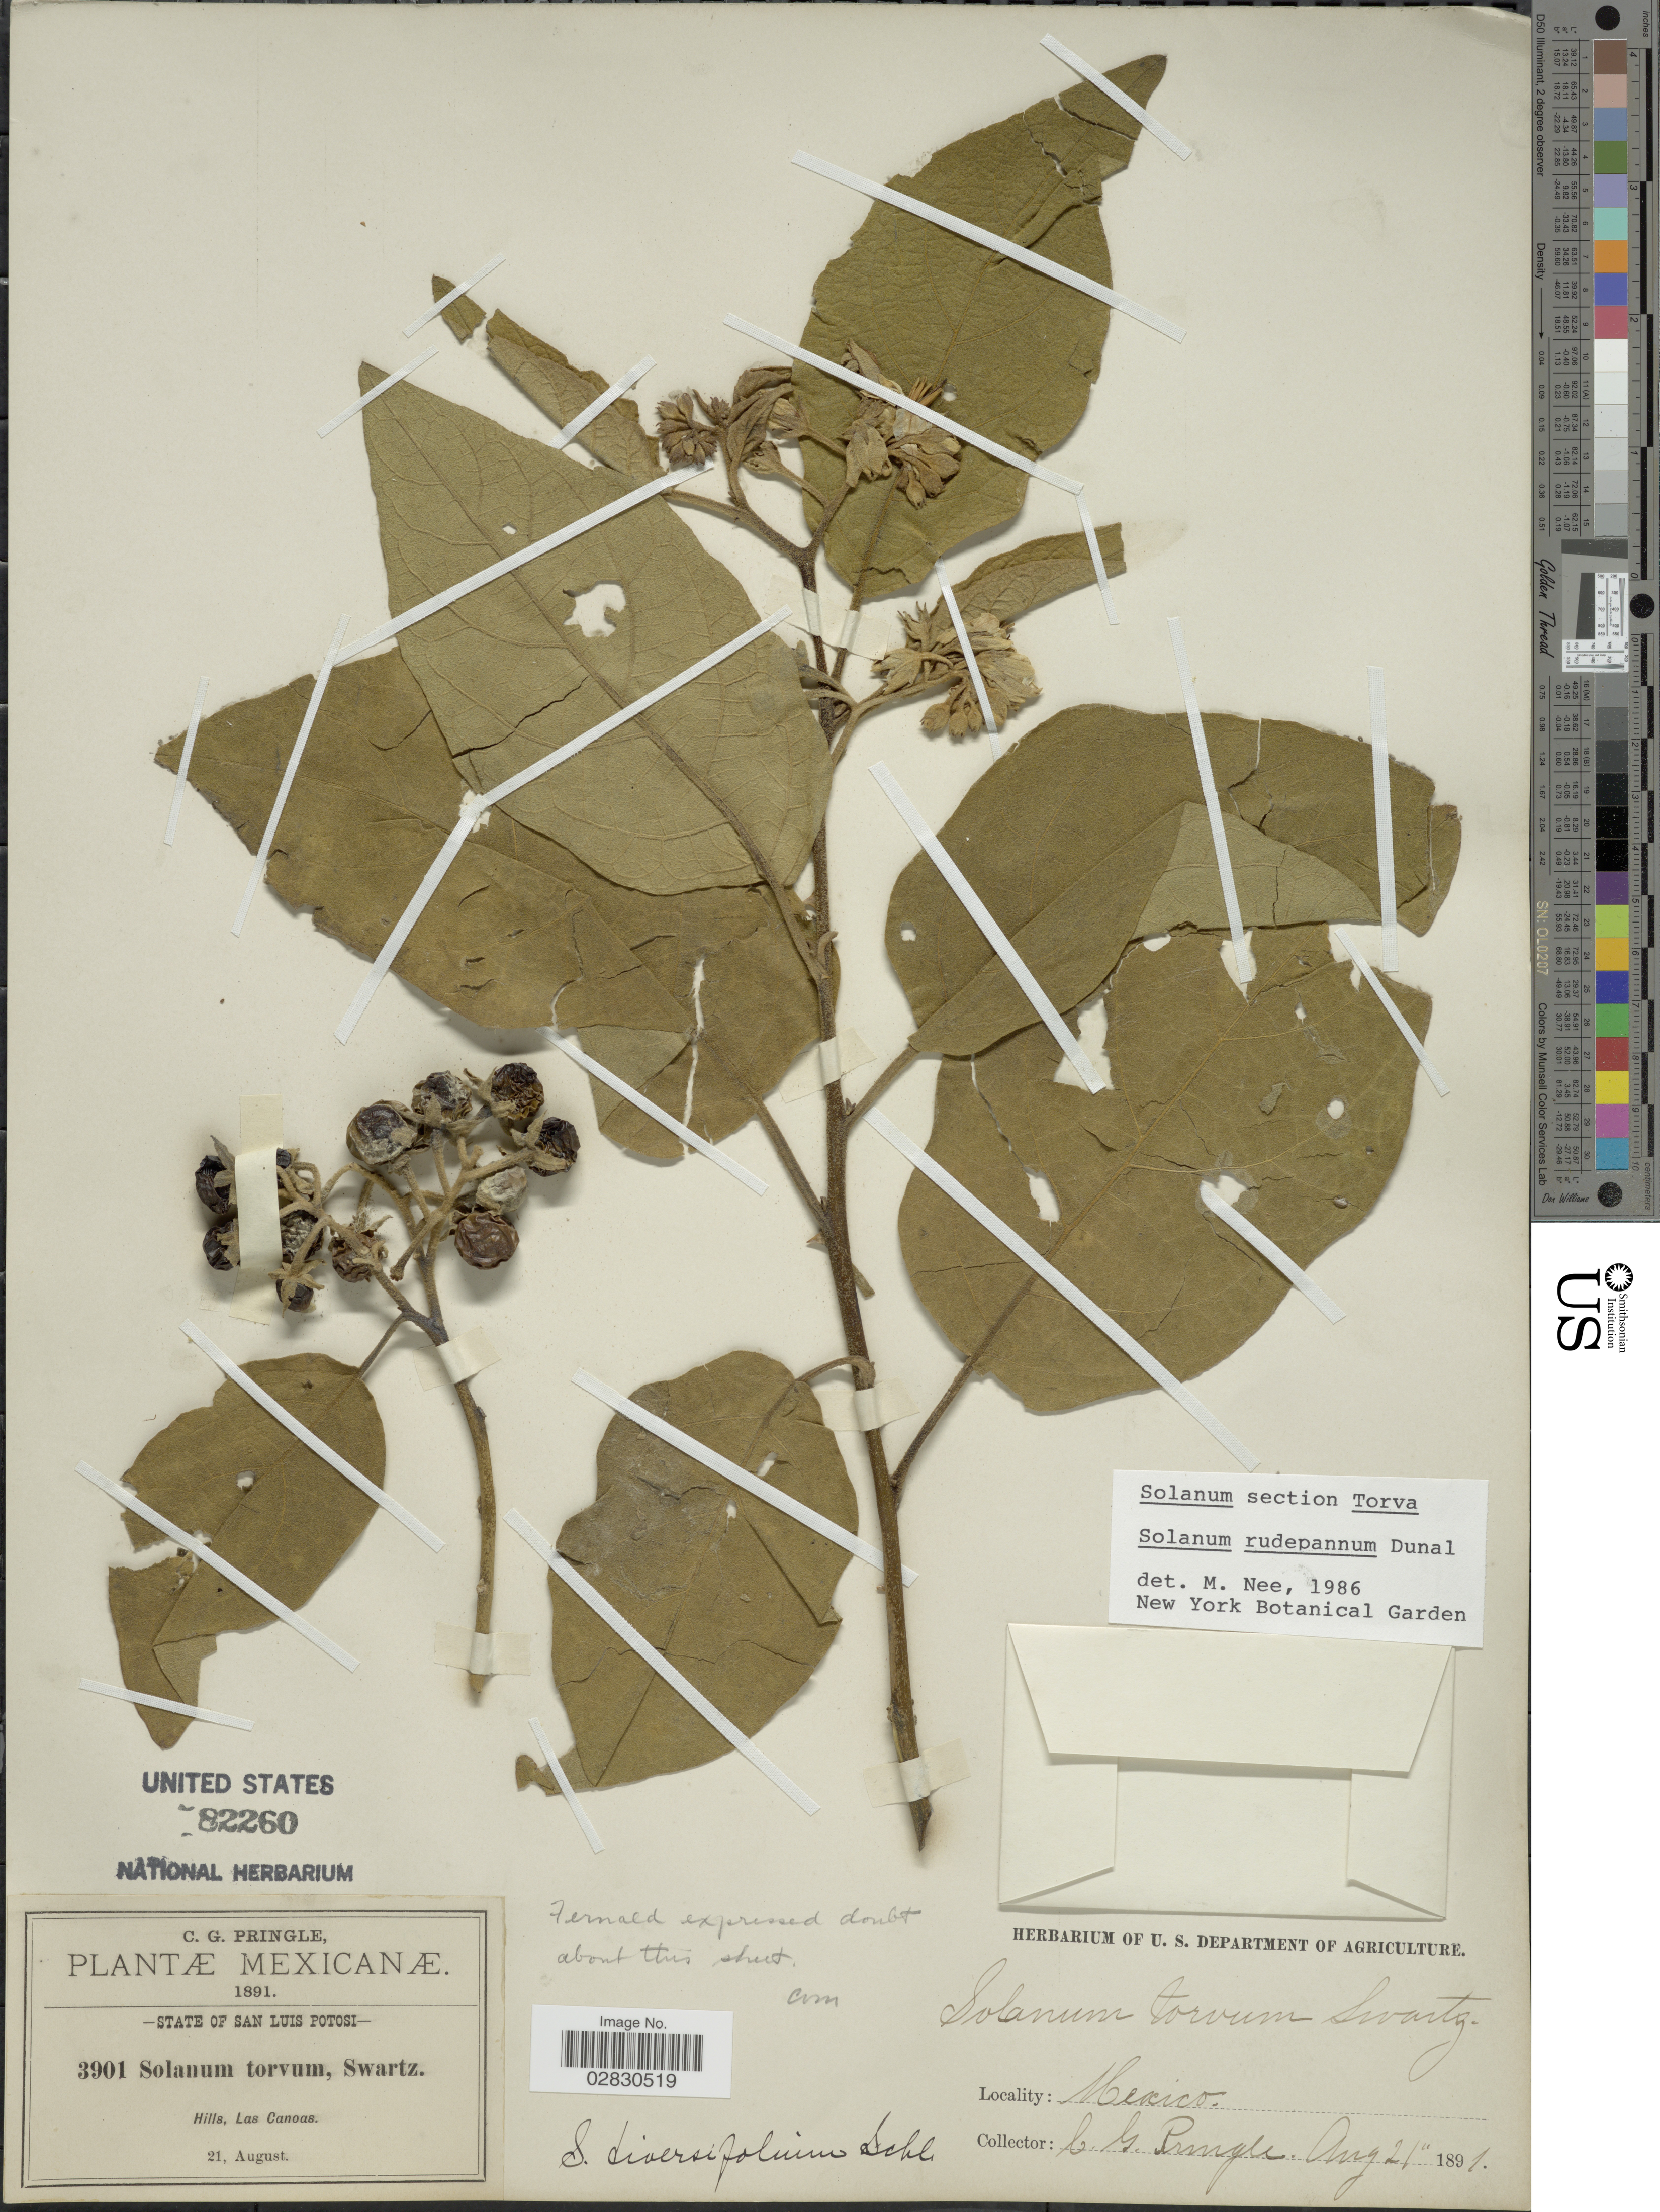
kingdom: Plantae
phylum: Tracheophyta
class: Magnoliopsida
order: Solanales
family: Solanaceae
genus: Solanum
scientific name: Solanum rudepannum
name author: Dunal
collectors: C. G. Pringle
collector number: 3901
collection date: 1891-08-21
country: Mexico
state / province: San Luis Potosí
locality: Hills, Las Canoas.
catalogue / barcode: US 82260